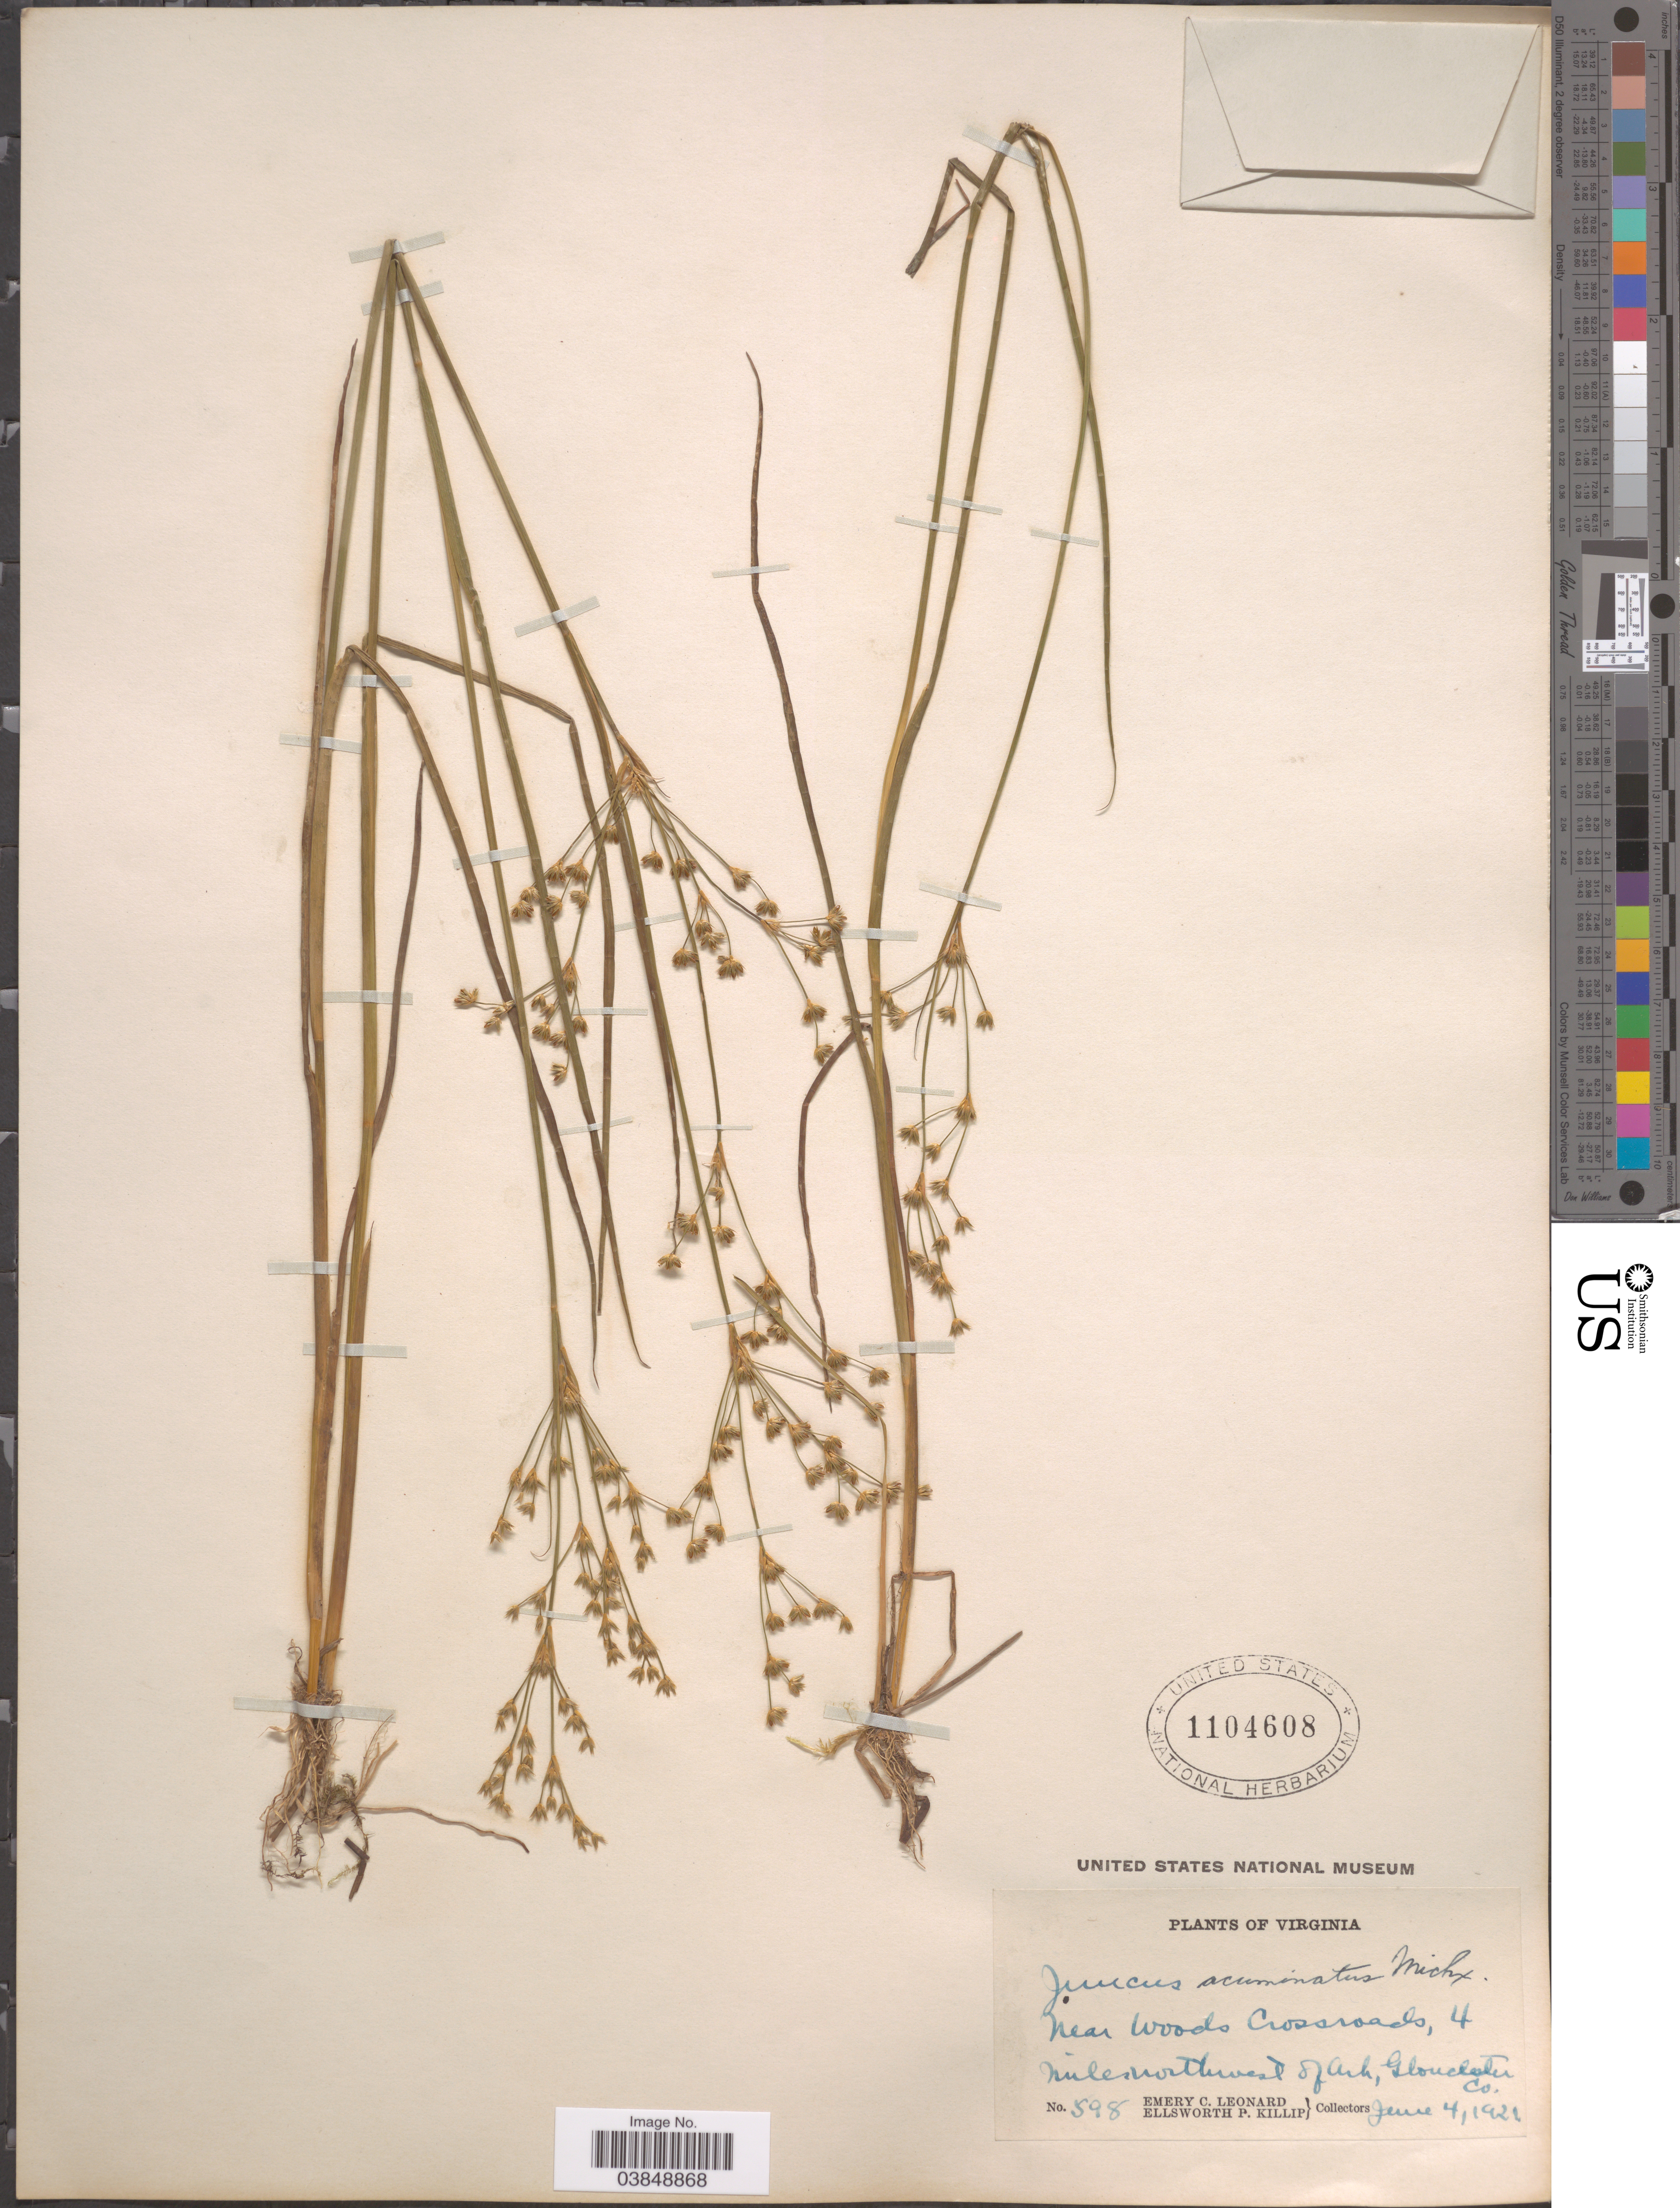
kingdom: Plantae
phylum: Tracheophyta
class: Liliopsida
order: Poales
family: Juncaceae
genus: Juncus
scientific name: Juncus acuminatus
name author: Michx.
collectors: E. C. Leonard & E. P. Killip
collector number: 598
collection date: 1921-06-04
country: United States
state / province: Virginia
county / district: Gloucester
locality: Near Woods Crossroads, 4 miles northwest of Ark, Gloucester Co.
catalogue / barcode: US 1104608